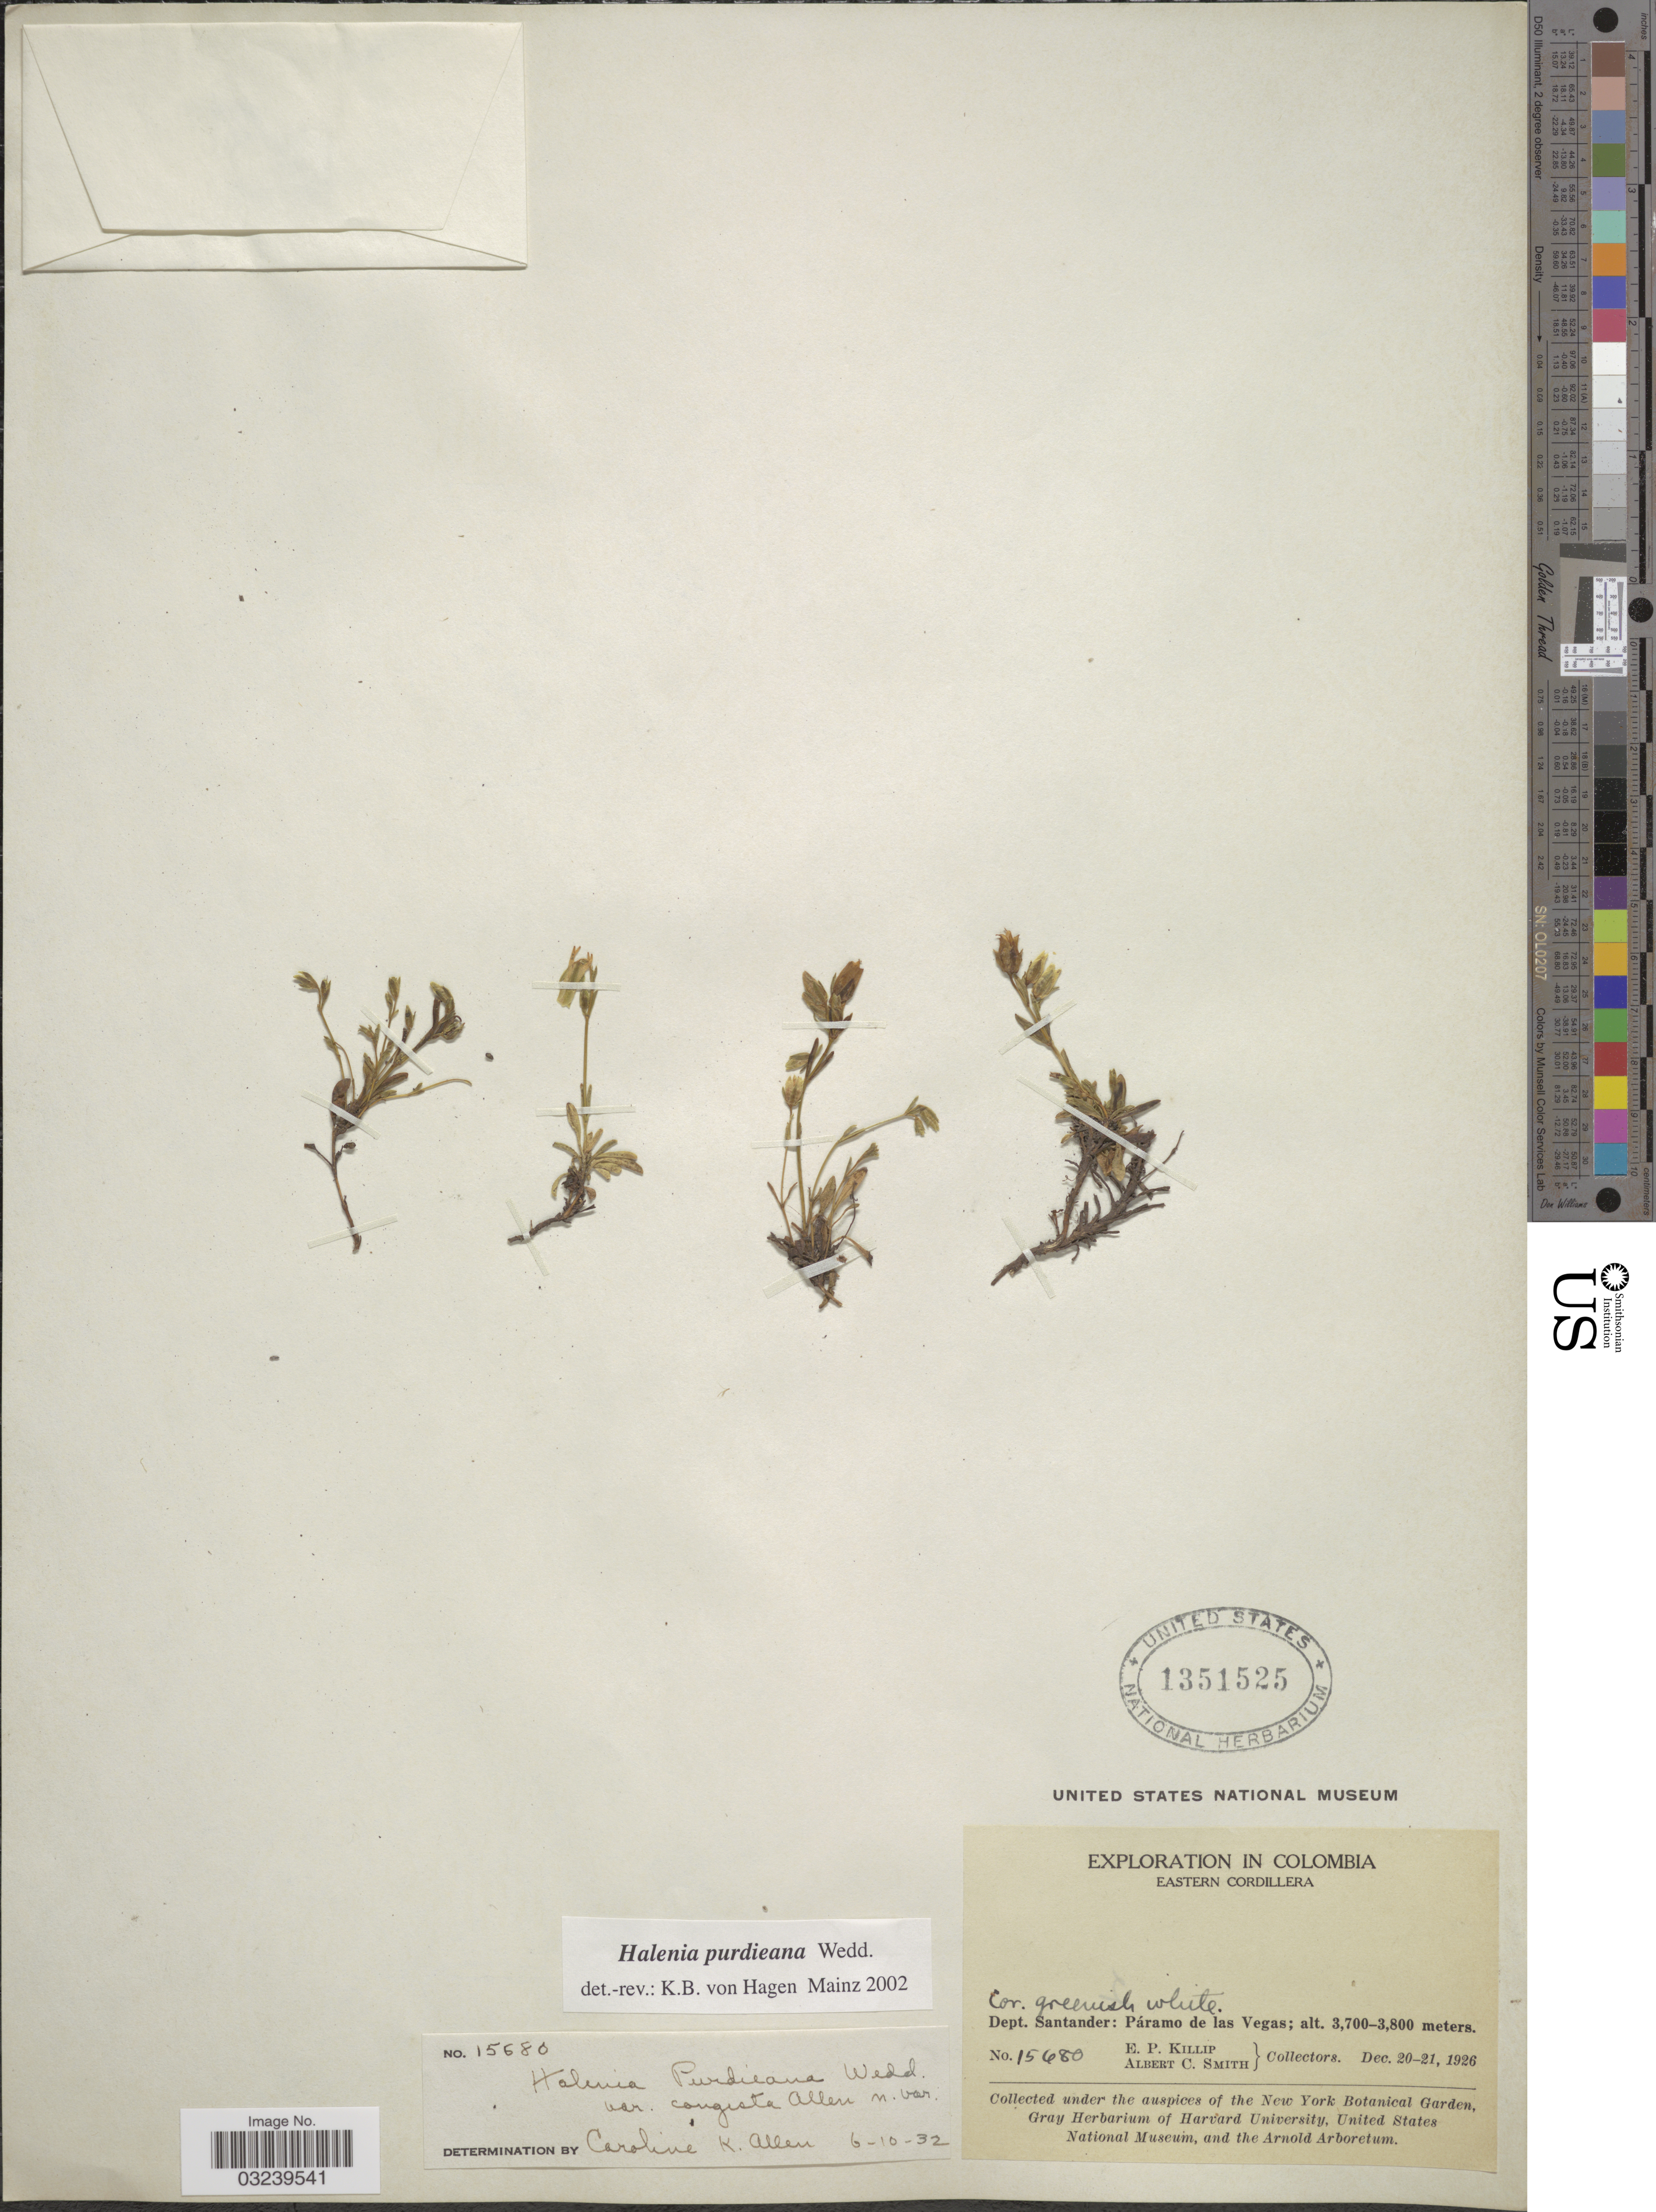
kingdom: Plantae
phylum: Tracheophyta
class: Magnoliopsida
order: Gentianales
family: Gentianaceae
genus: Halenia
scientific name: Halenia purdieana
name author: Wedd.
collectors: E. P. Killip & A. C. Smith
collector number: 15680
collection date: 1926-12-20/1926-12-21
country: Colombia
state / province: Santander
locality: Eastern Cordillera, Dept. Santander: Páramo de las Vegas.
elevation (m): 2700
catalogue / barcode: US 1351525